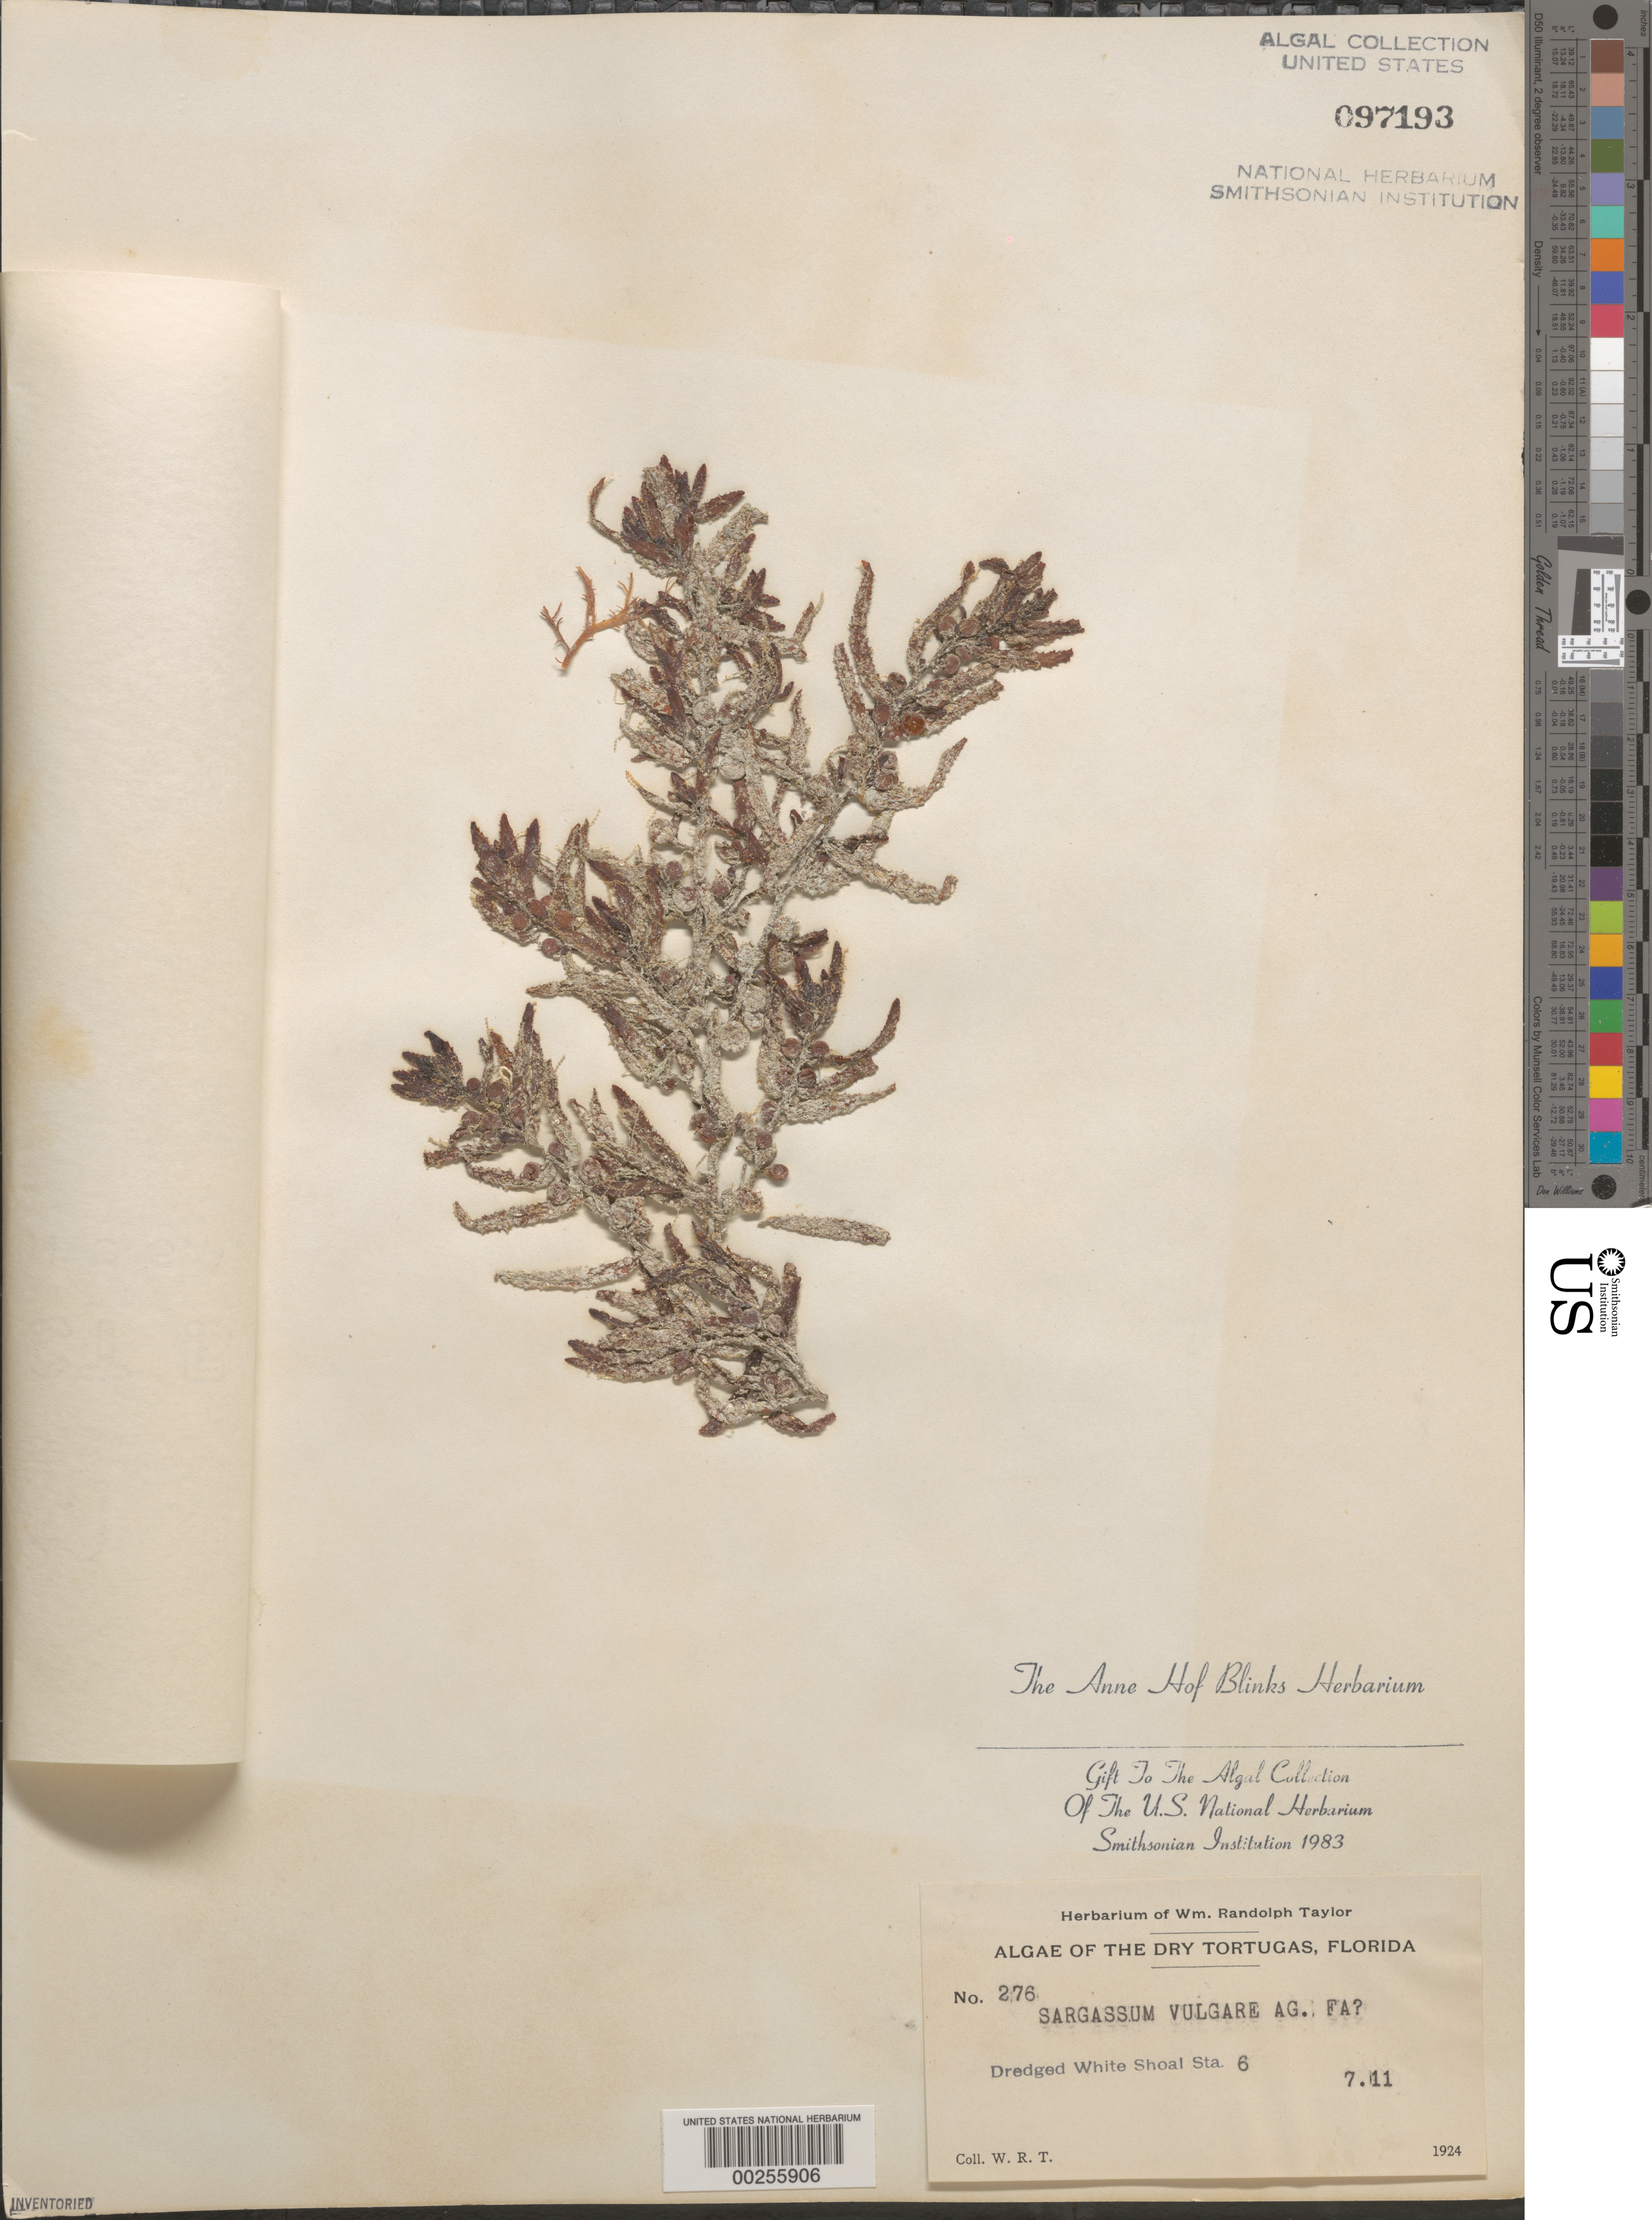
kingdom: Chromista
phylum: Ochrophyta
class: Phaeophyceae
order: Fucales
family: Sargassaceae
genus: Sargassum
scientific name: Sargassum vulgare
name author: C. Agardh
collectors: W. R. Taylor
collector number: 276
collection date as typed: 11 Jul 1924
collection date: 1924-07-11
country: United States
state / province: Florida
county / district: Monroe County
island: Dry Tortugas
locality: White Shoal station 6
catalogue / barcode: US 97193